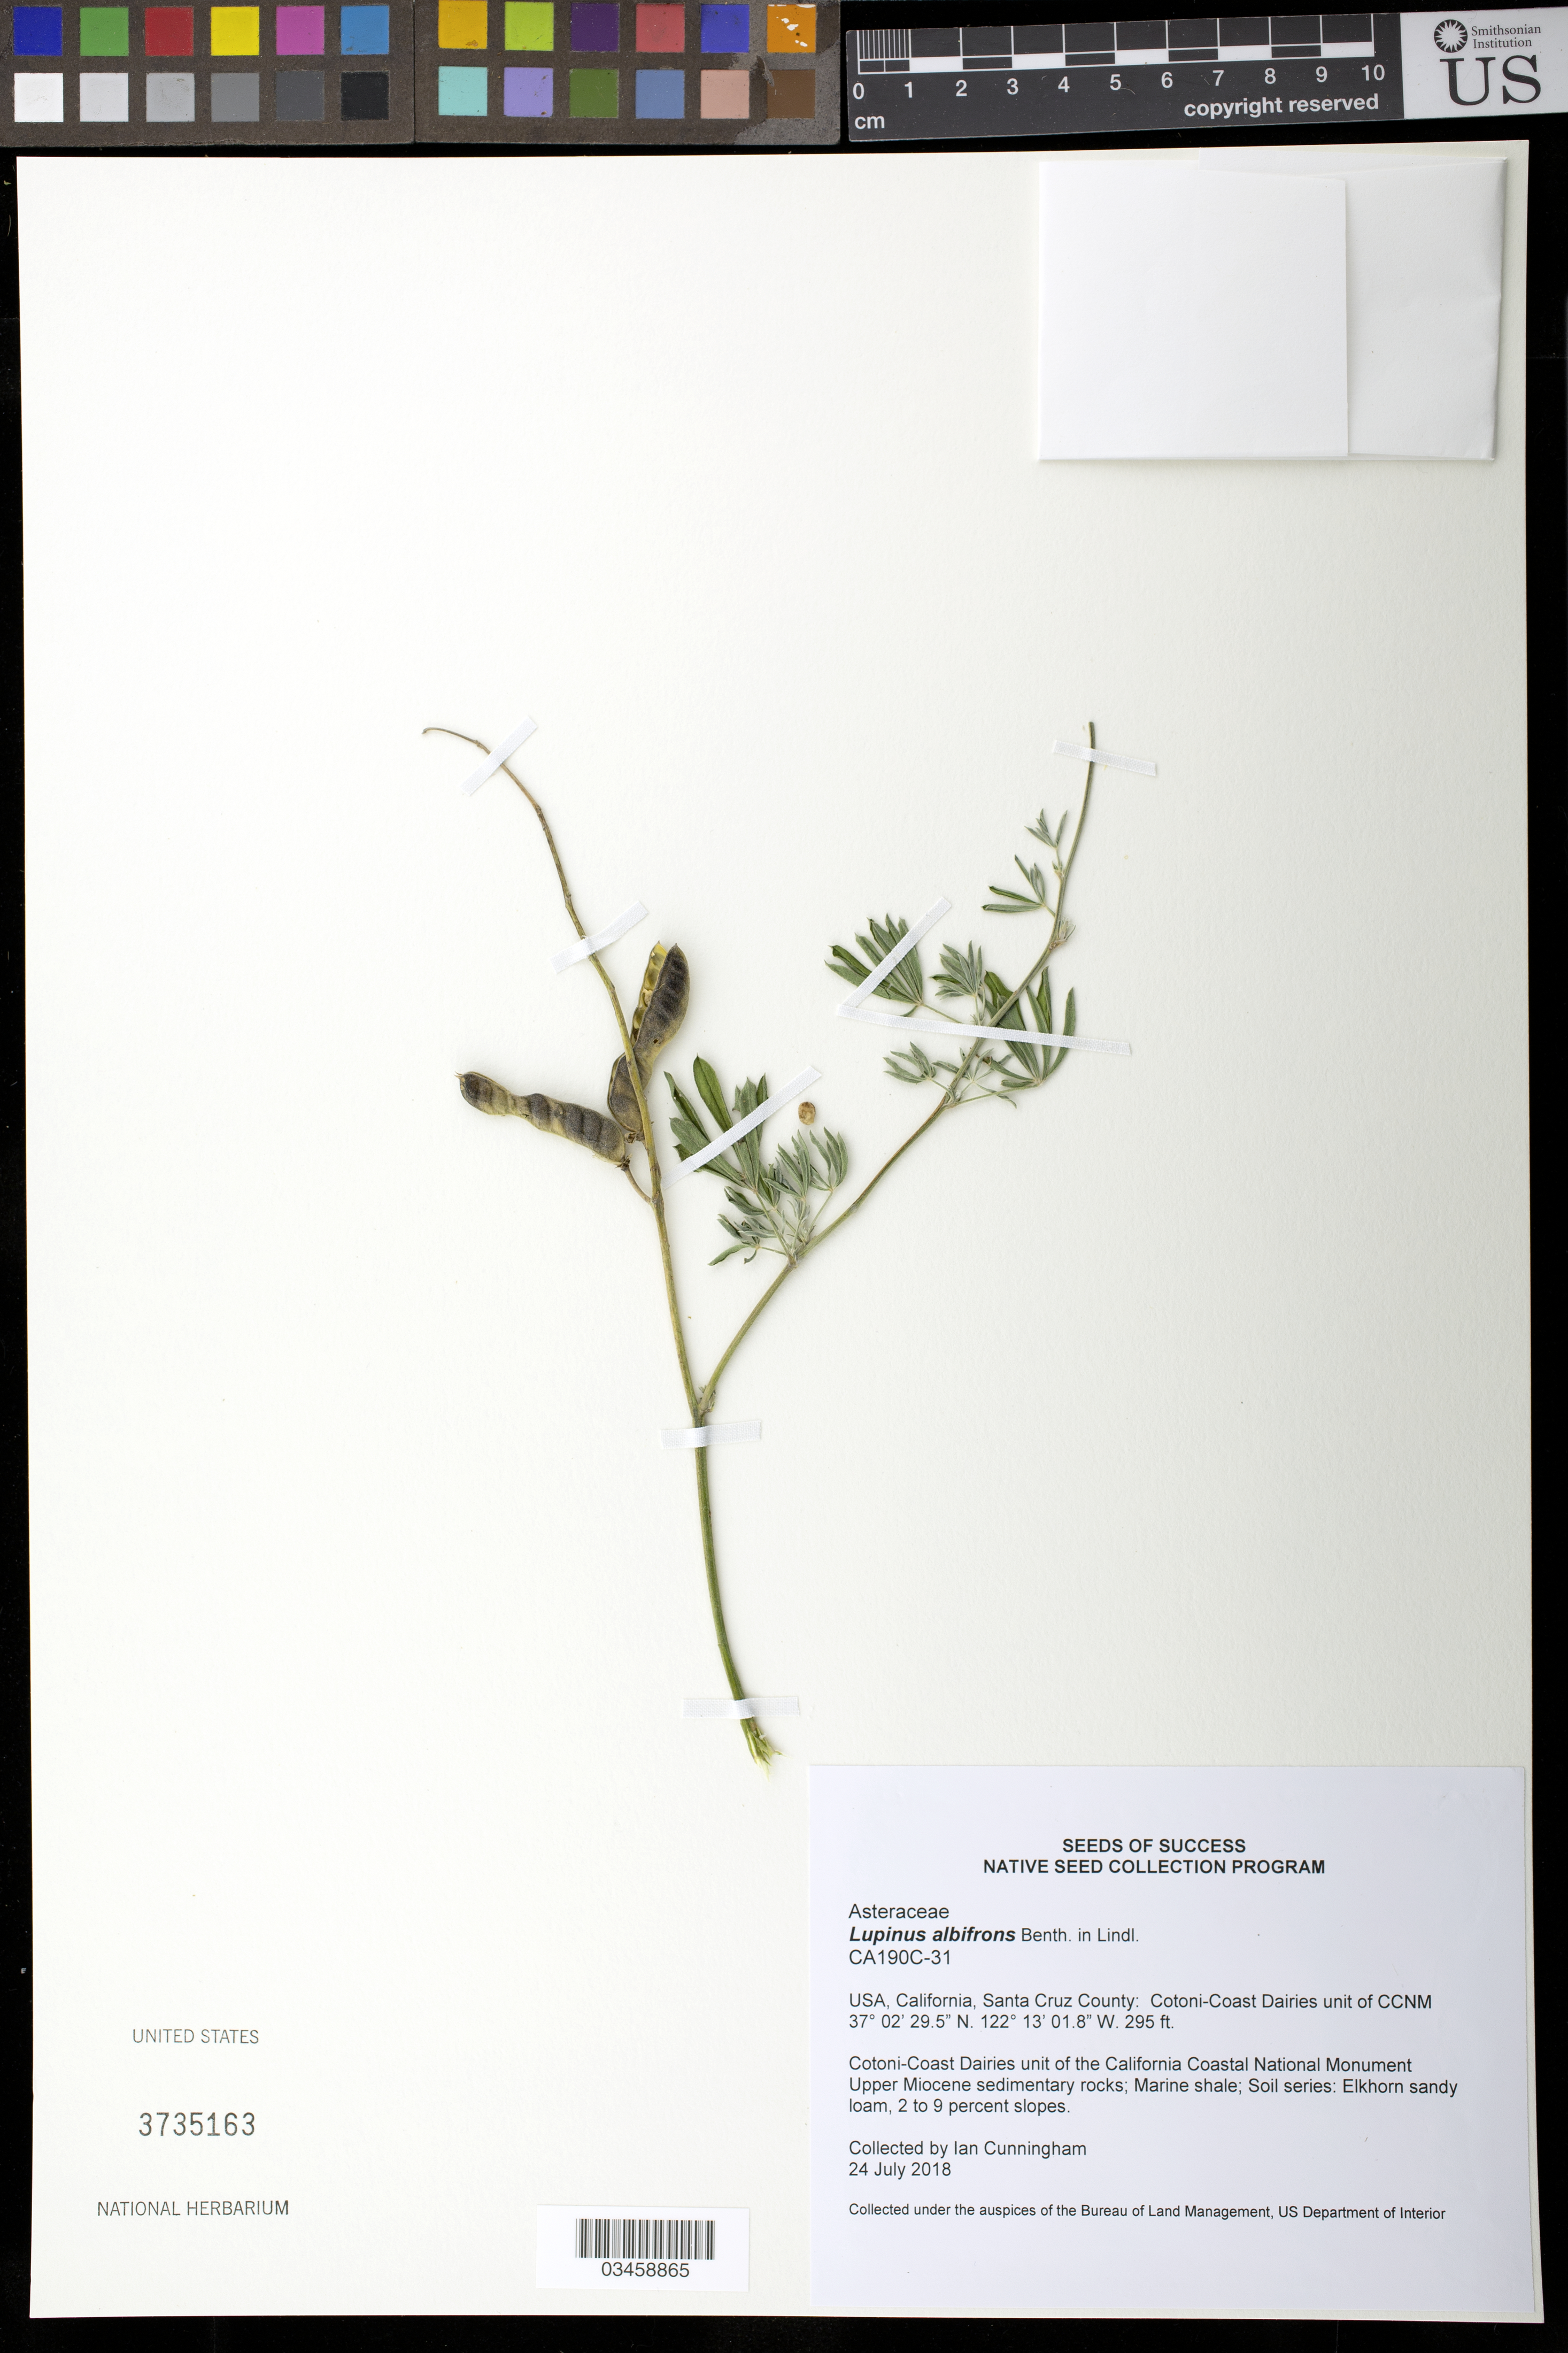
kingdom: Plantae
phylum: Tracheophyta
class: Magnoliopsida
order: Fabales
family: Fabaceae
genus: Lupinus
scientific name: Lupinus albifrons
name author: Benth.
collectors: I. Cunningham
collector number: CA190C-31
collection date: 2018-07-24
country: United States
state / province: California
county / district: Santa Cruz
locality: Cotoni-Coast Dairies unit of the California Coastal National Monument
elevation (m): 90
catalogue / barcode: US 3735163